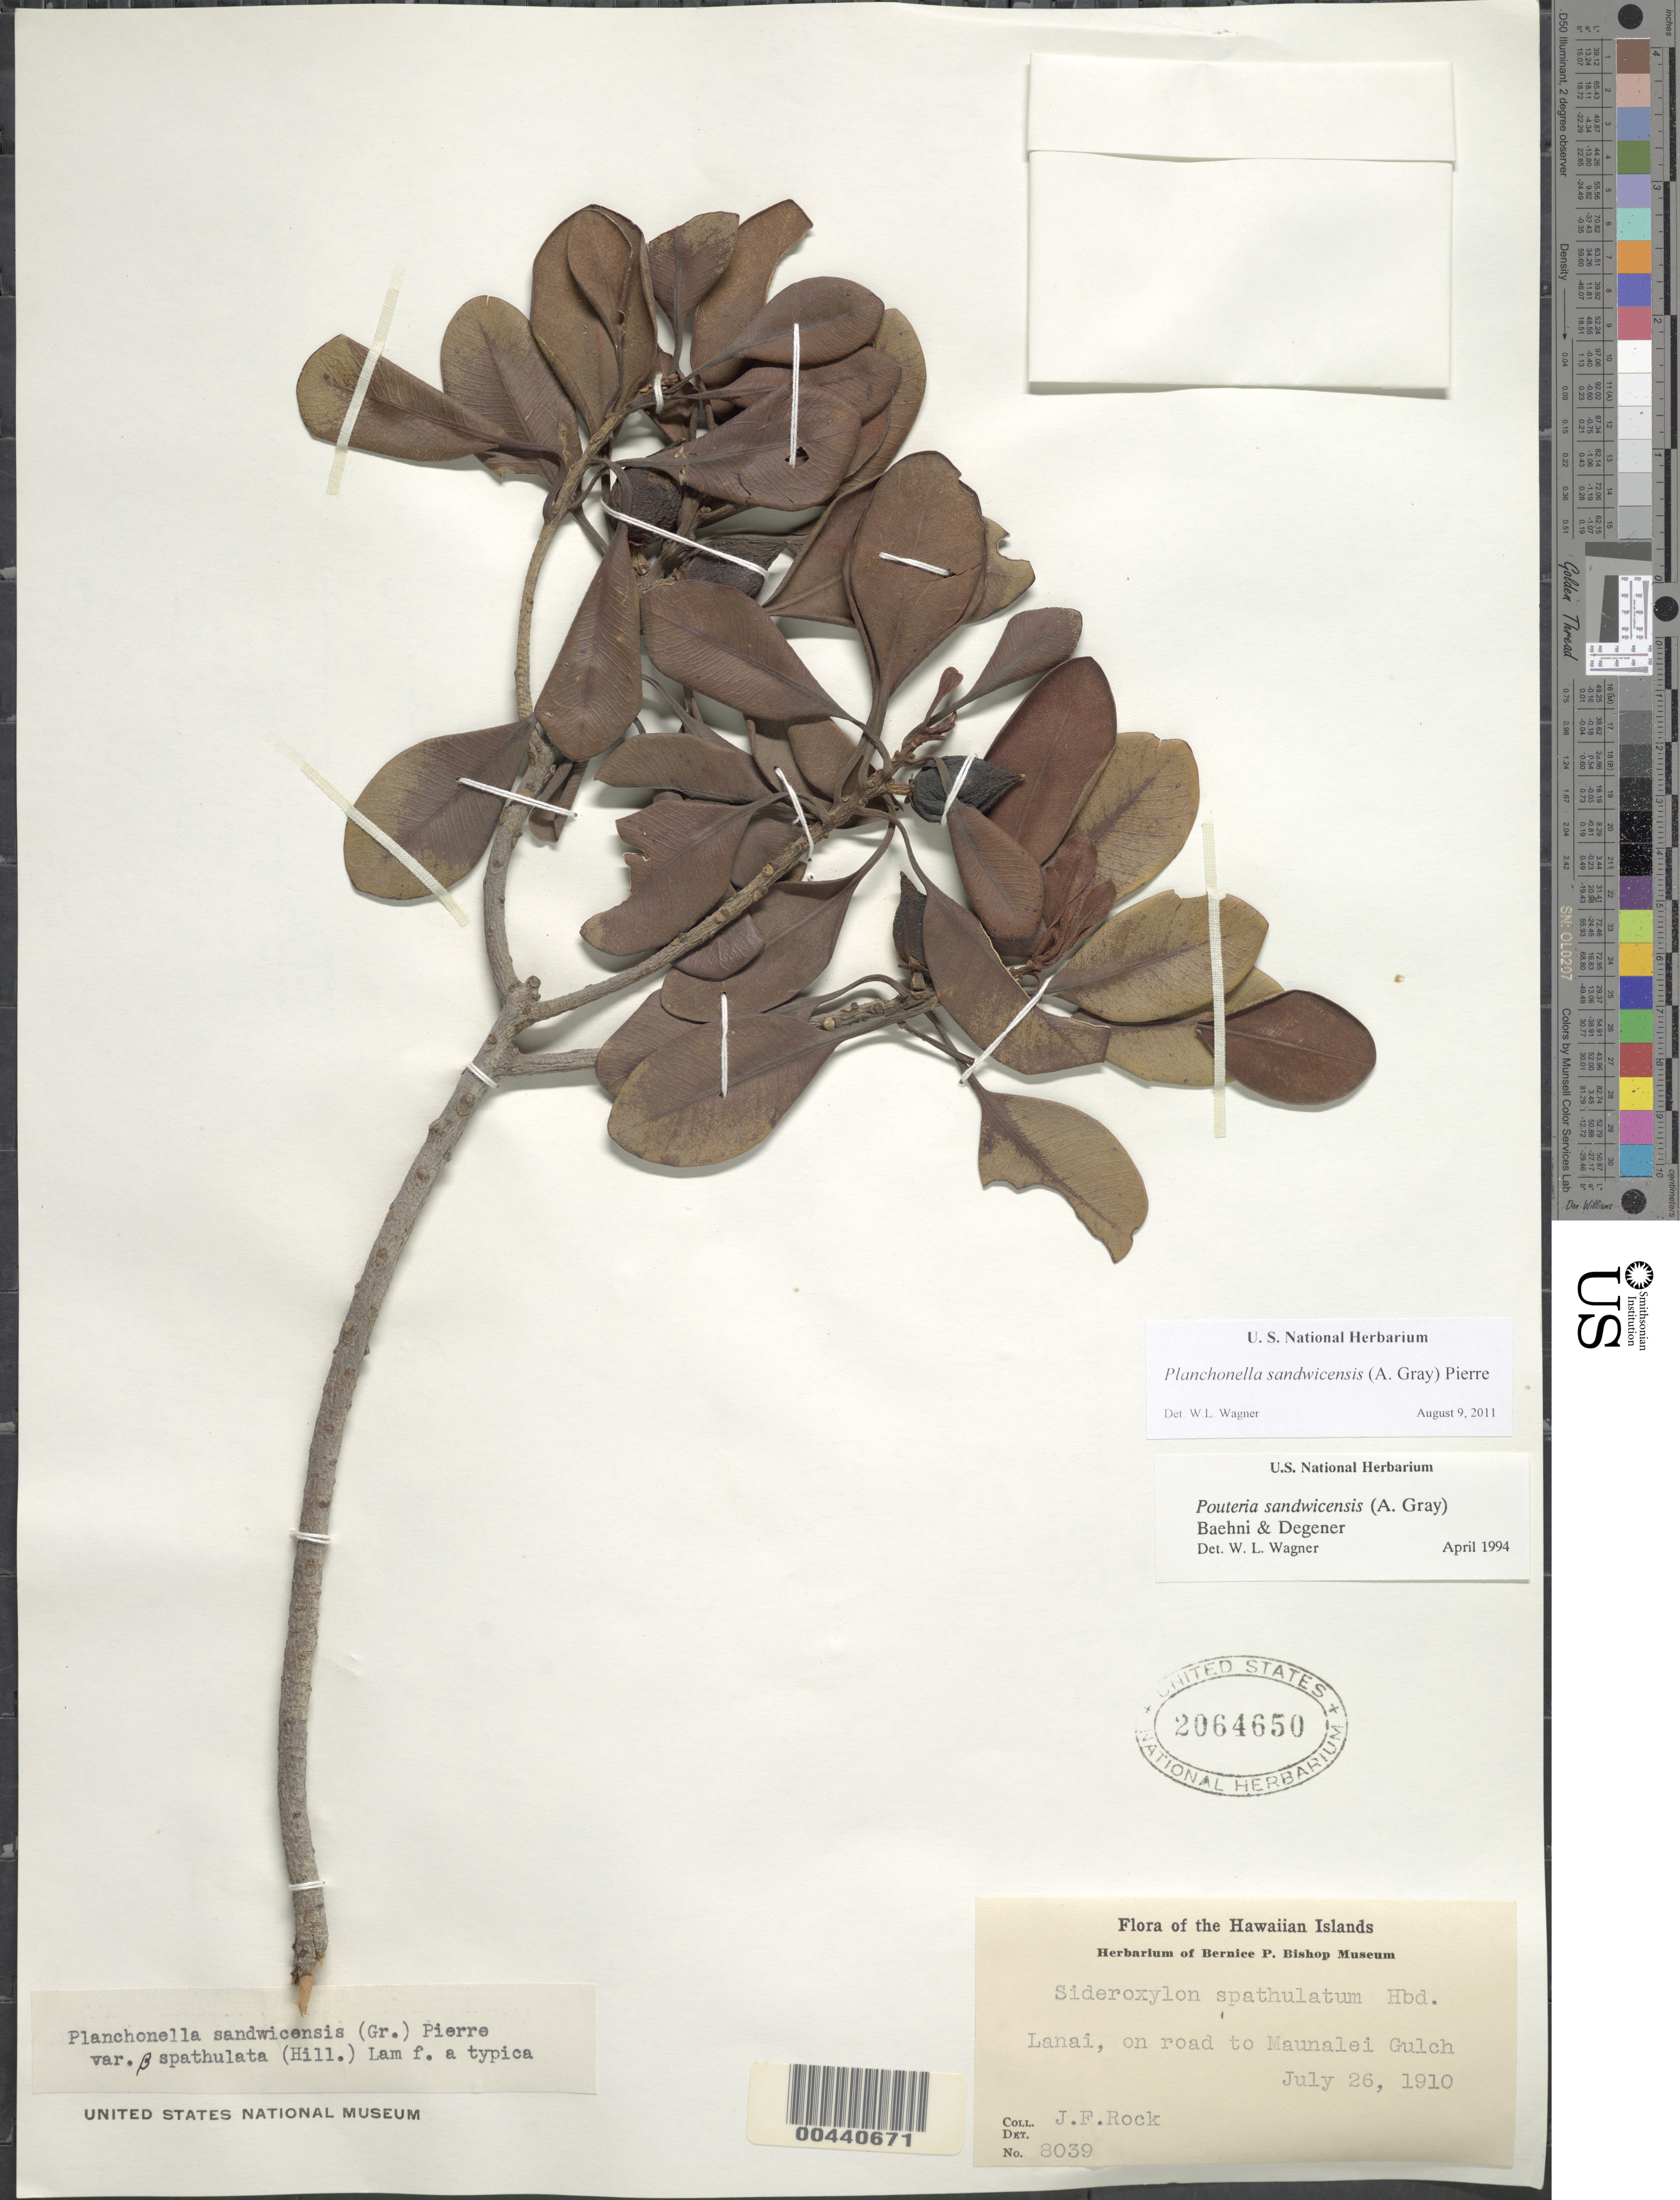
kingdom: Plantae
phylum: Tracheophyta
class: Magnoliopsida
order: Ericales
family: Sapotaceae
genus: Planchonella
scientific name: Planchonella spathulata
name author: (Hillebr.) Pierre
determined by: Wagner, W. L., (BOT), Smithsonian Institution - National Museum of Natural History (UNITED STATES)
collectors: J. F. Rock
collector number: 8039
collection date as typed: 26 Jul 1910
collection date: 1910-07-26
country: United States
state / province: Hawaii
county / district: Maui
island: Lana'i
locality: On road to Maunalei Gulch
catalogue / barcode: US 2064650